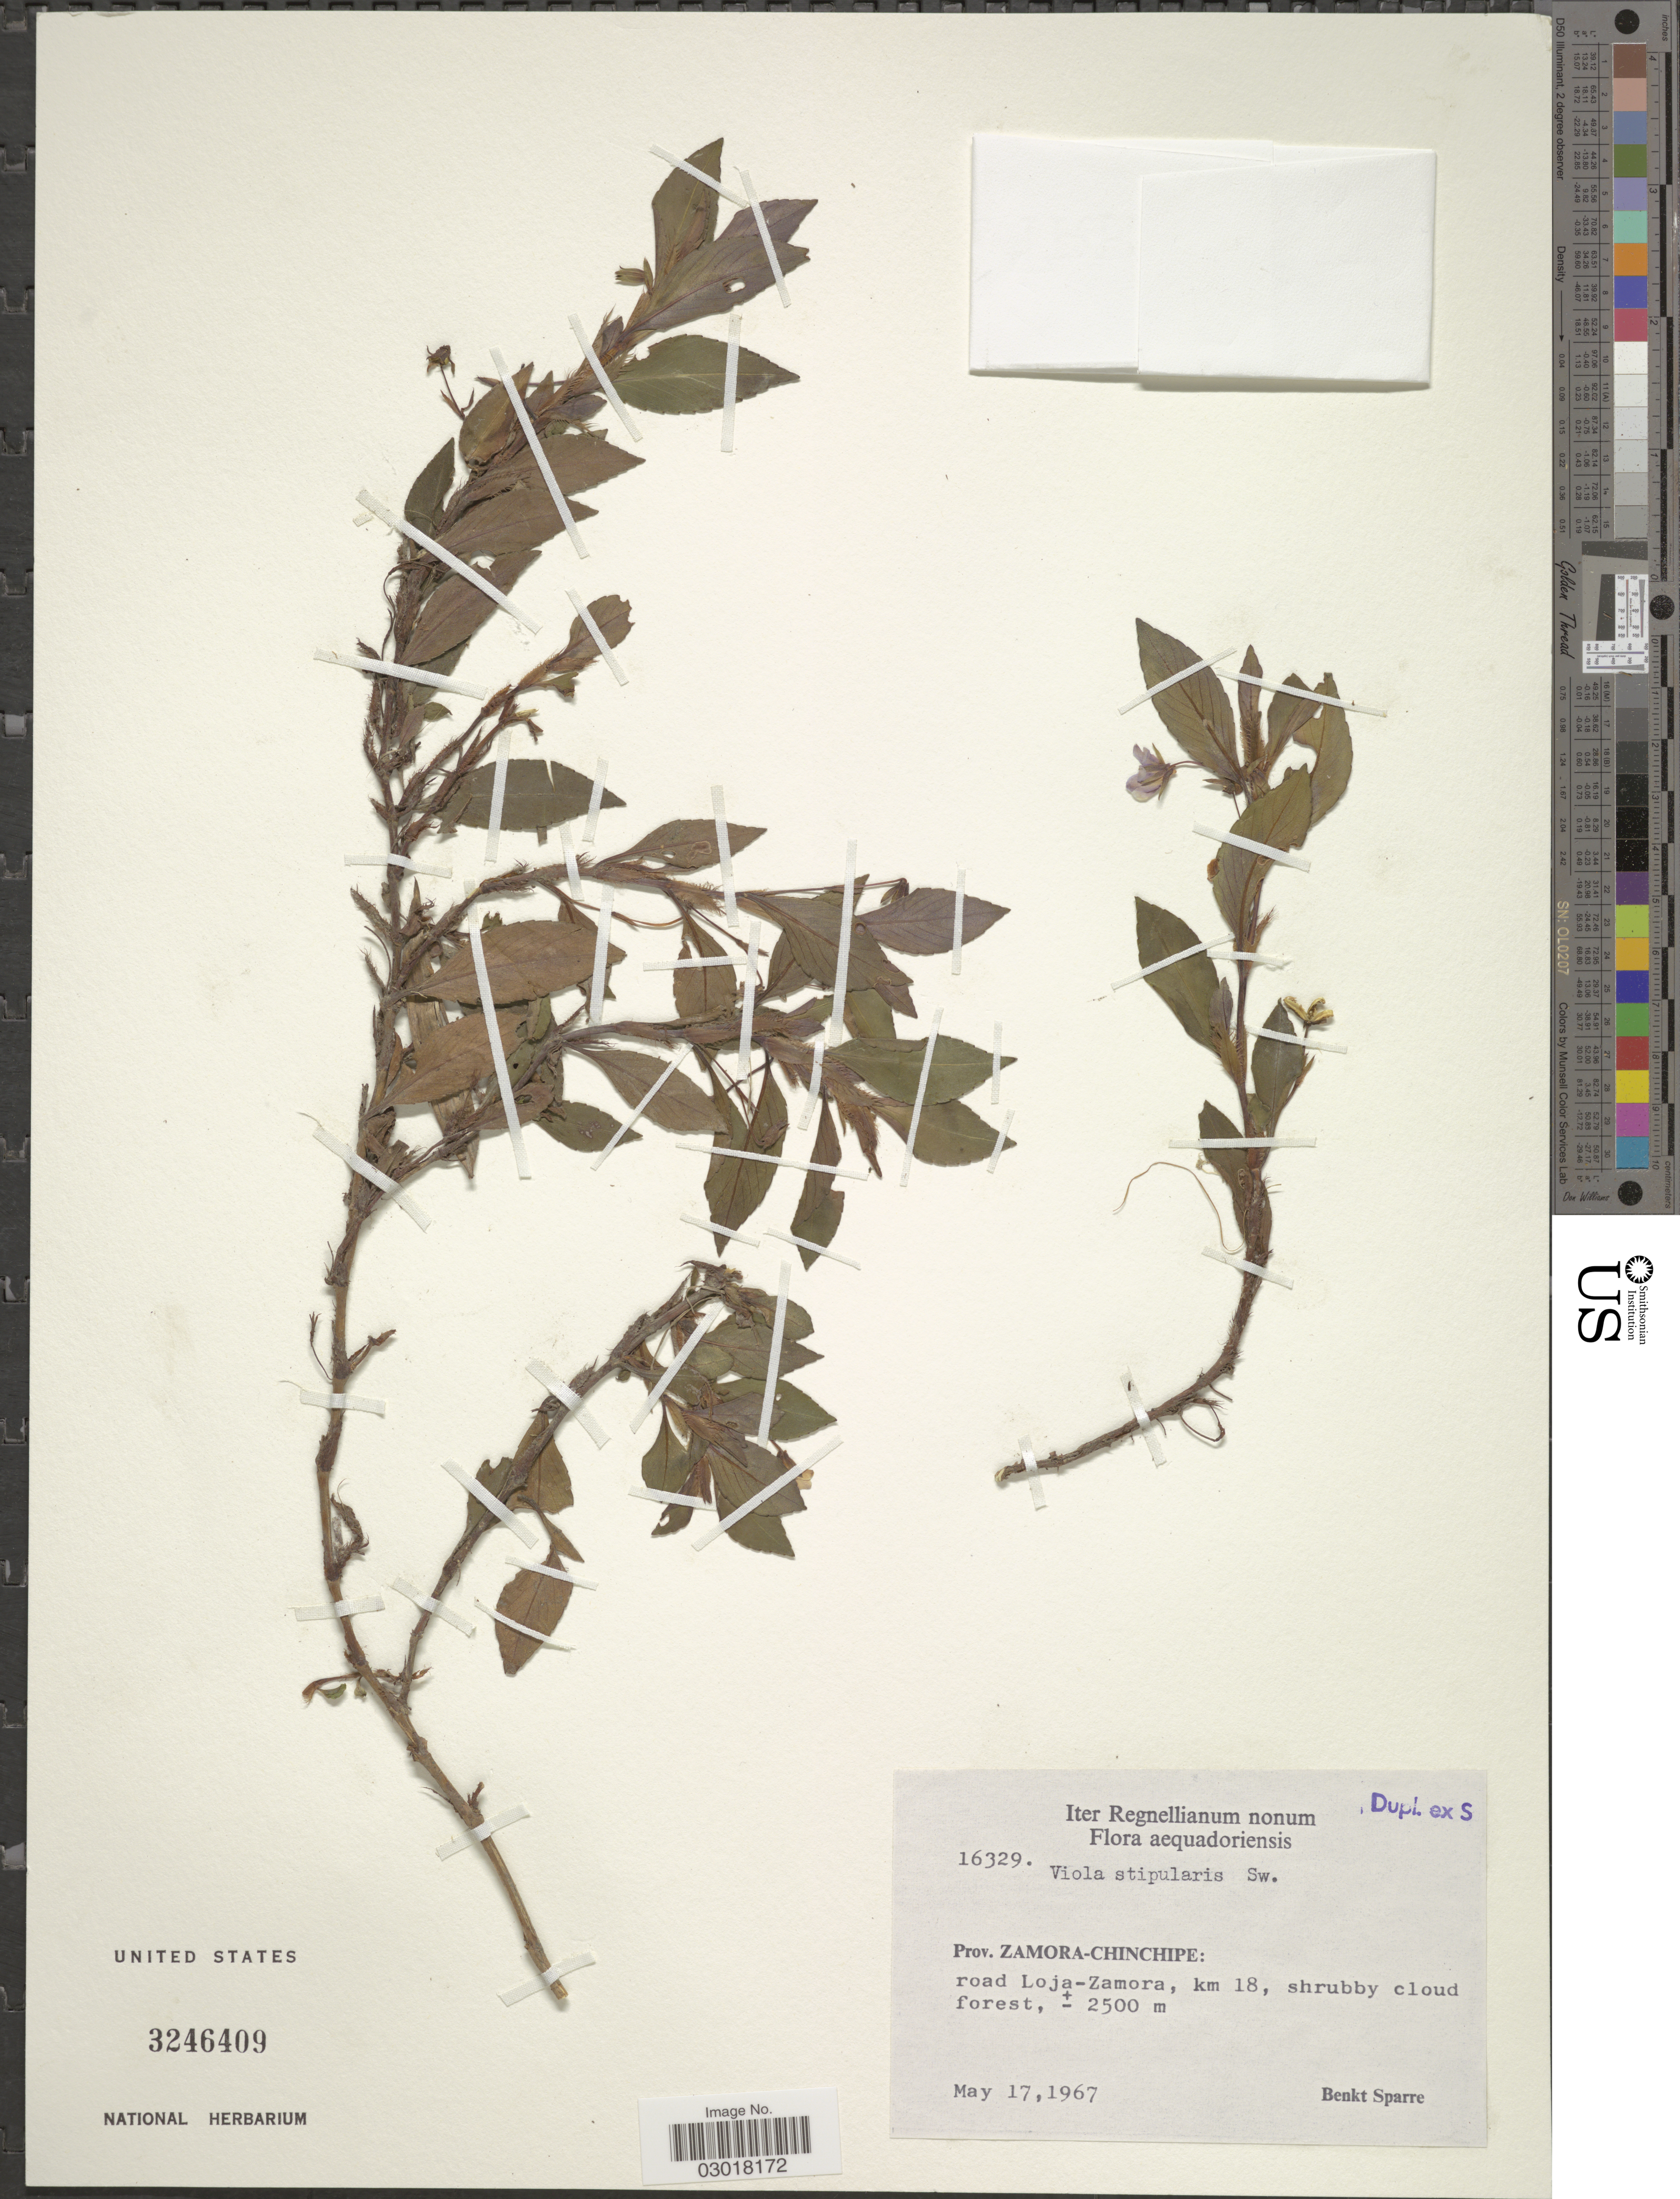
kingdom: Plantae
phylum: Tracheophyta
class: Magnoliopsida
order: Malpighiales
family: Violaceae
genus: Viola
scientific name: Viola stipularis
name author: Sw.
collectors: B. Sparre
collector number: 16329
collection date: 1967-05-17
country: Ecuador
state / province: Zamora-Chinchipe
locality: Road Loja-Zamora, km 18, shrubby cloud forest.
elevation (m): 2500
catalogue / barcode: US 3246409